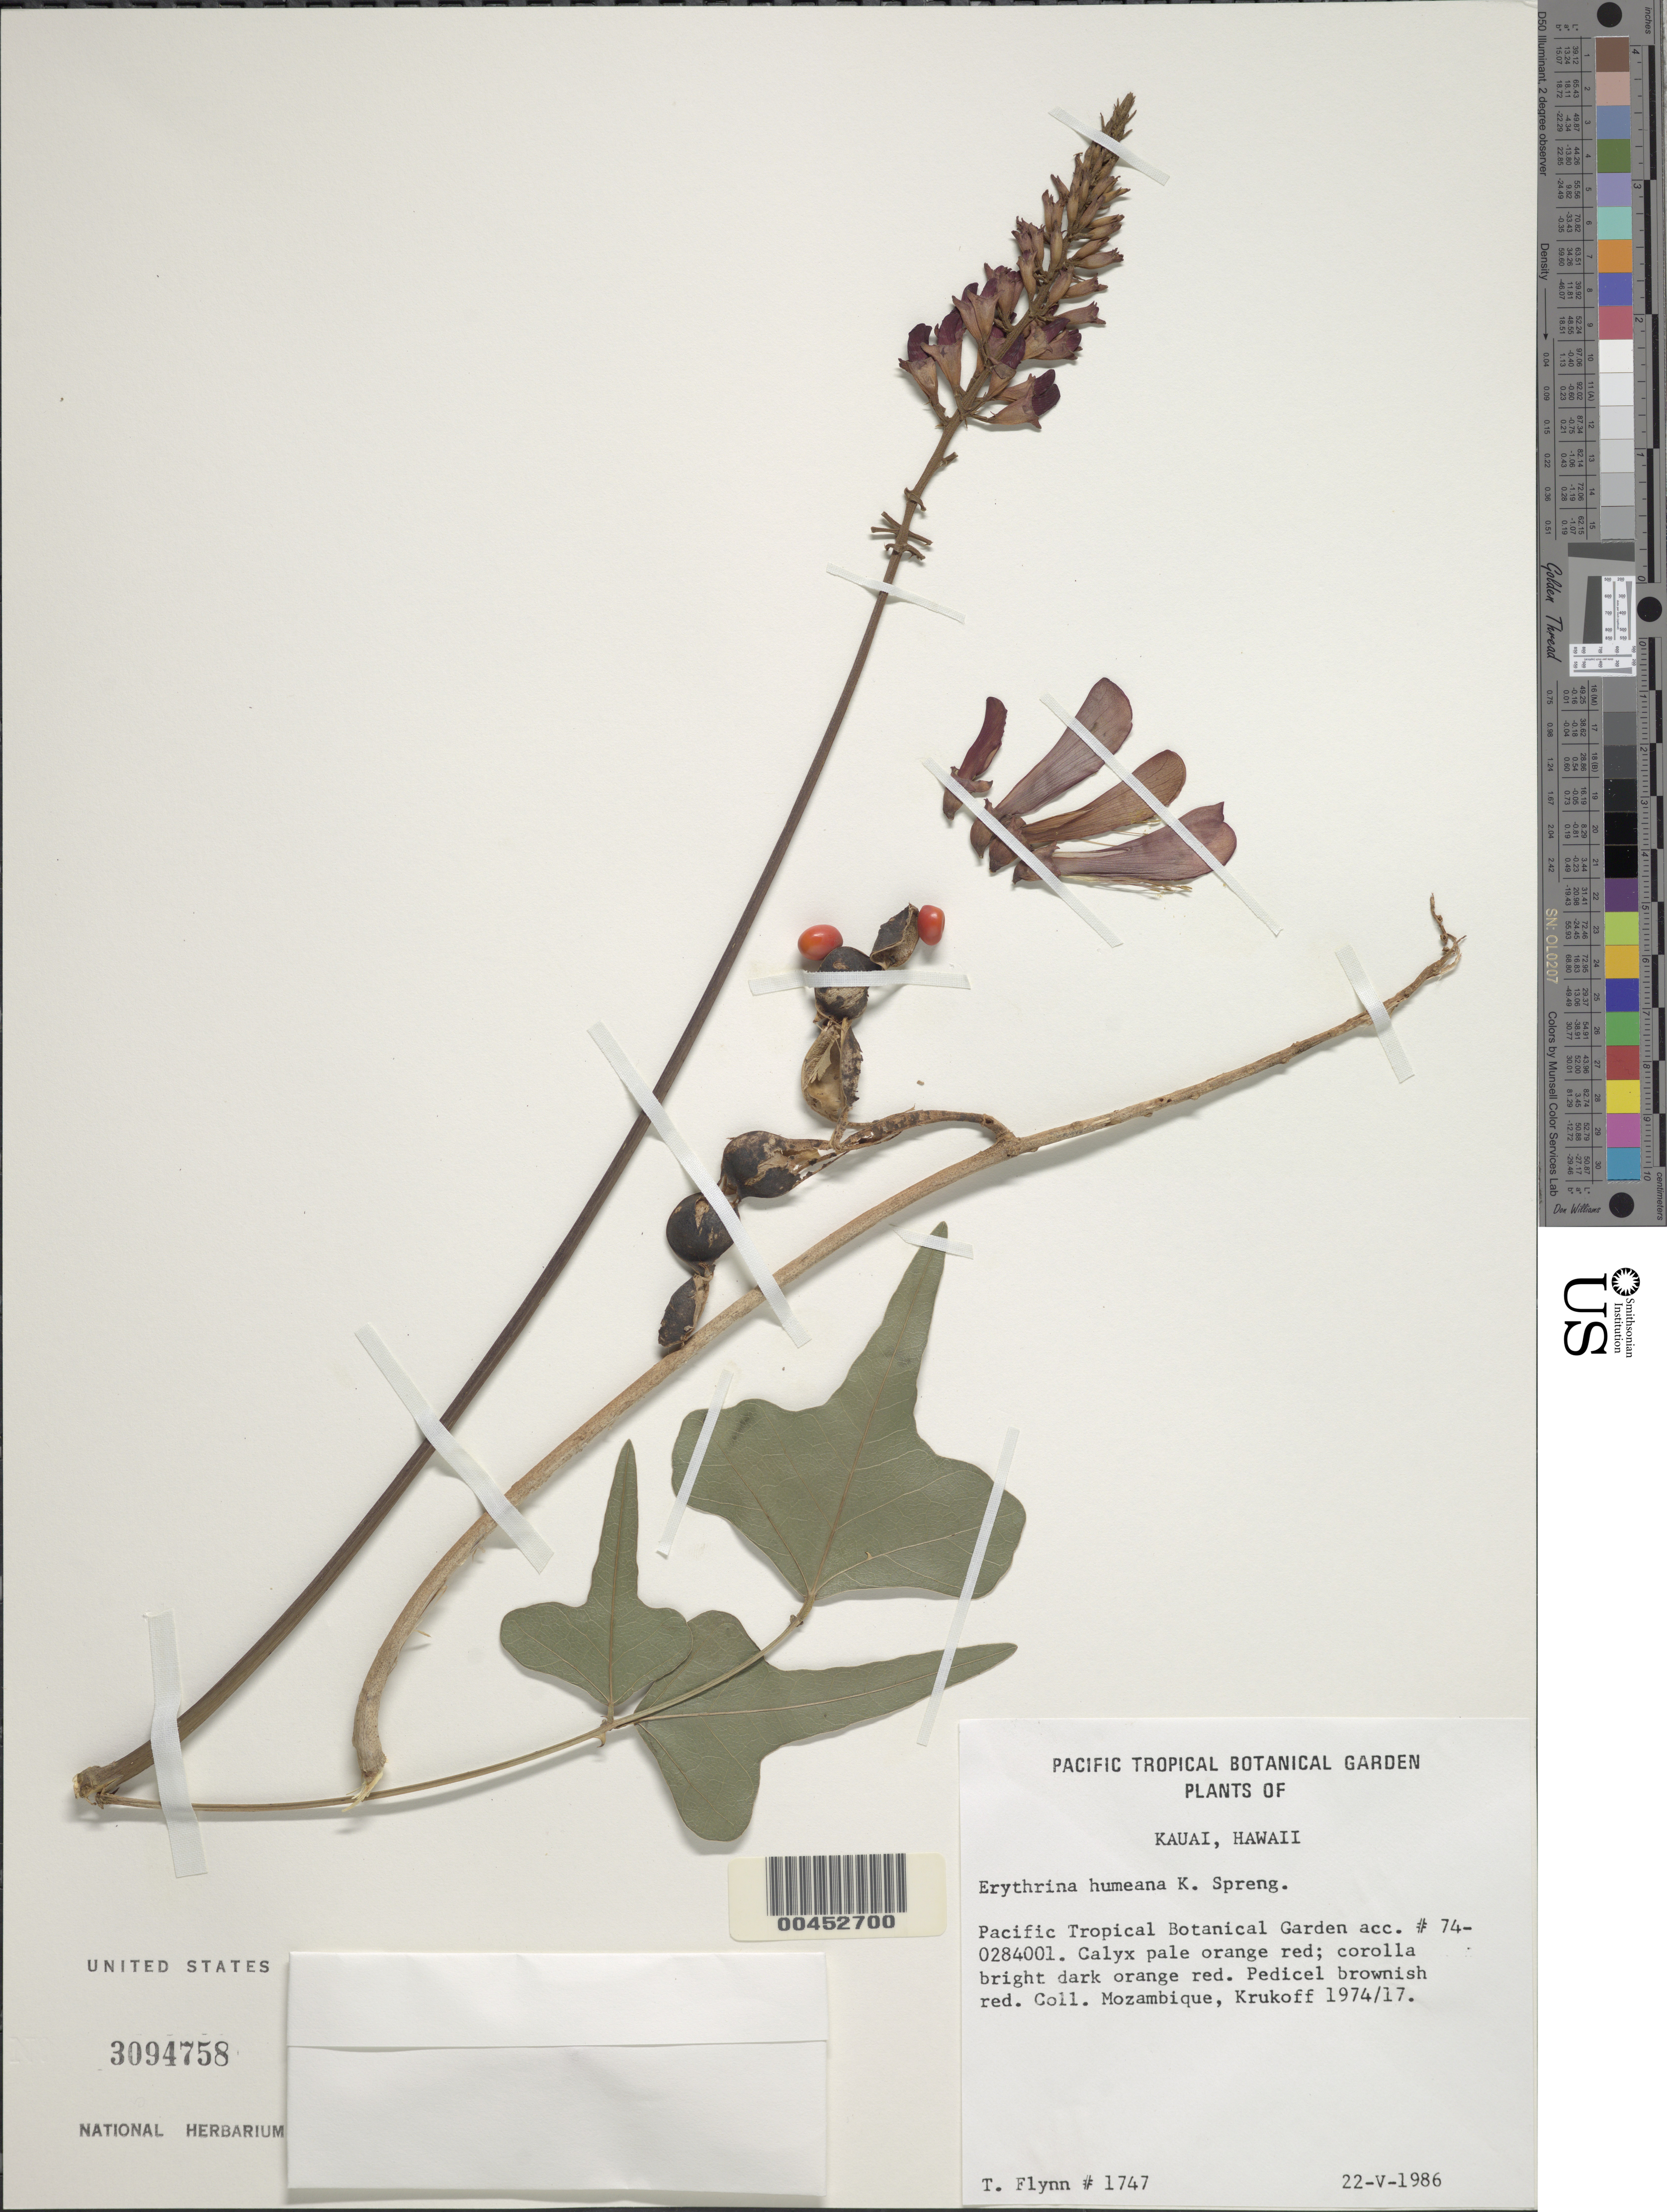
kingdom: Plantae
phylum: Tracheophyta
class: Magnoliopsida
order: Fabales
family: Fabaceae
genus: Erythrina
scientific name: Erythrina humeana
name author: Spreng.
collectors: T. W. Flynn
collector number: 1747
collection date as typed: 22 May 1986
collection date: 1986-05-22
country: United States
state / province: Hawaii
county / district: Kauai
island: Kaua'i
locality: Pacific Tropical Botanical Garden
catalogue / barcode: US 3094758